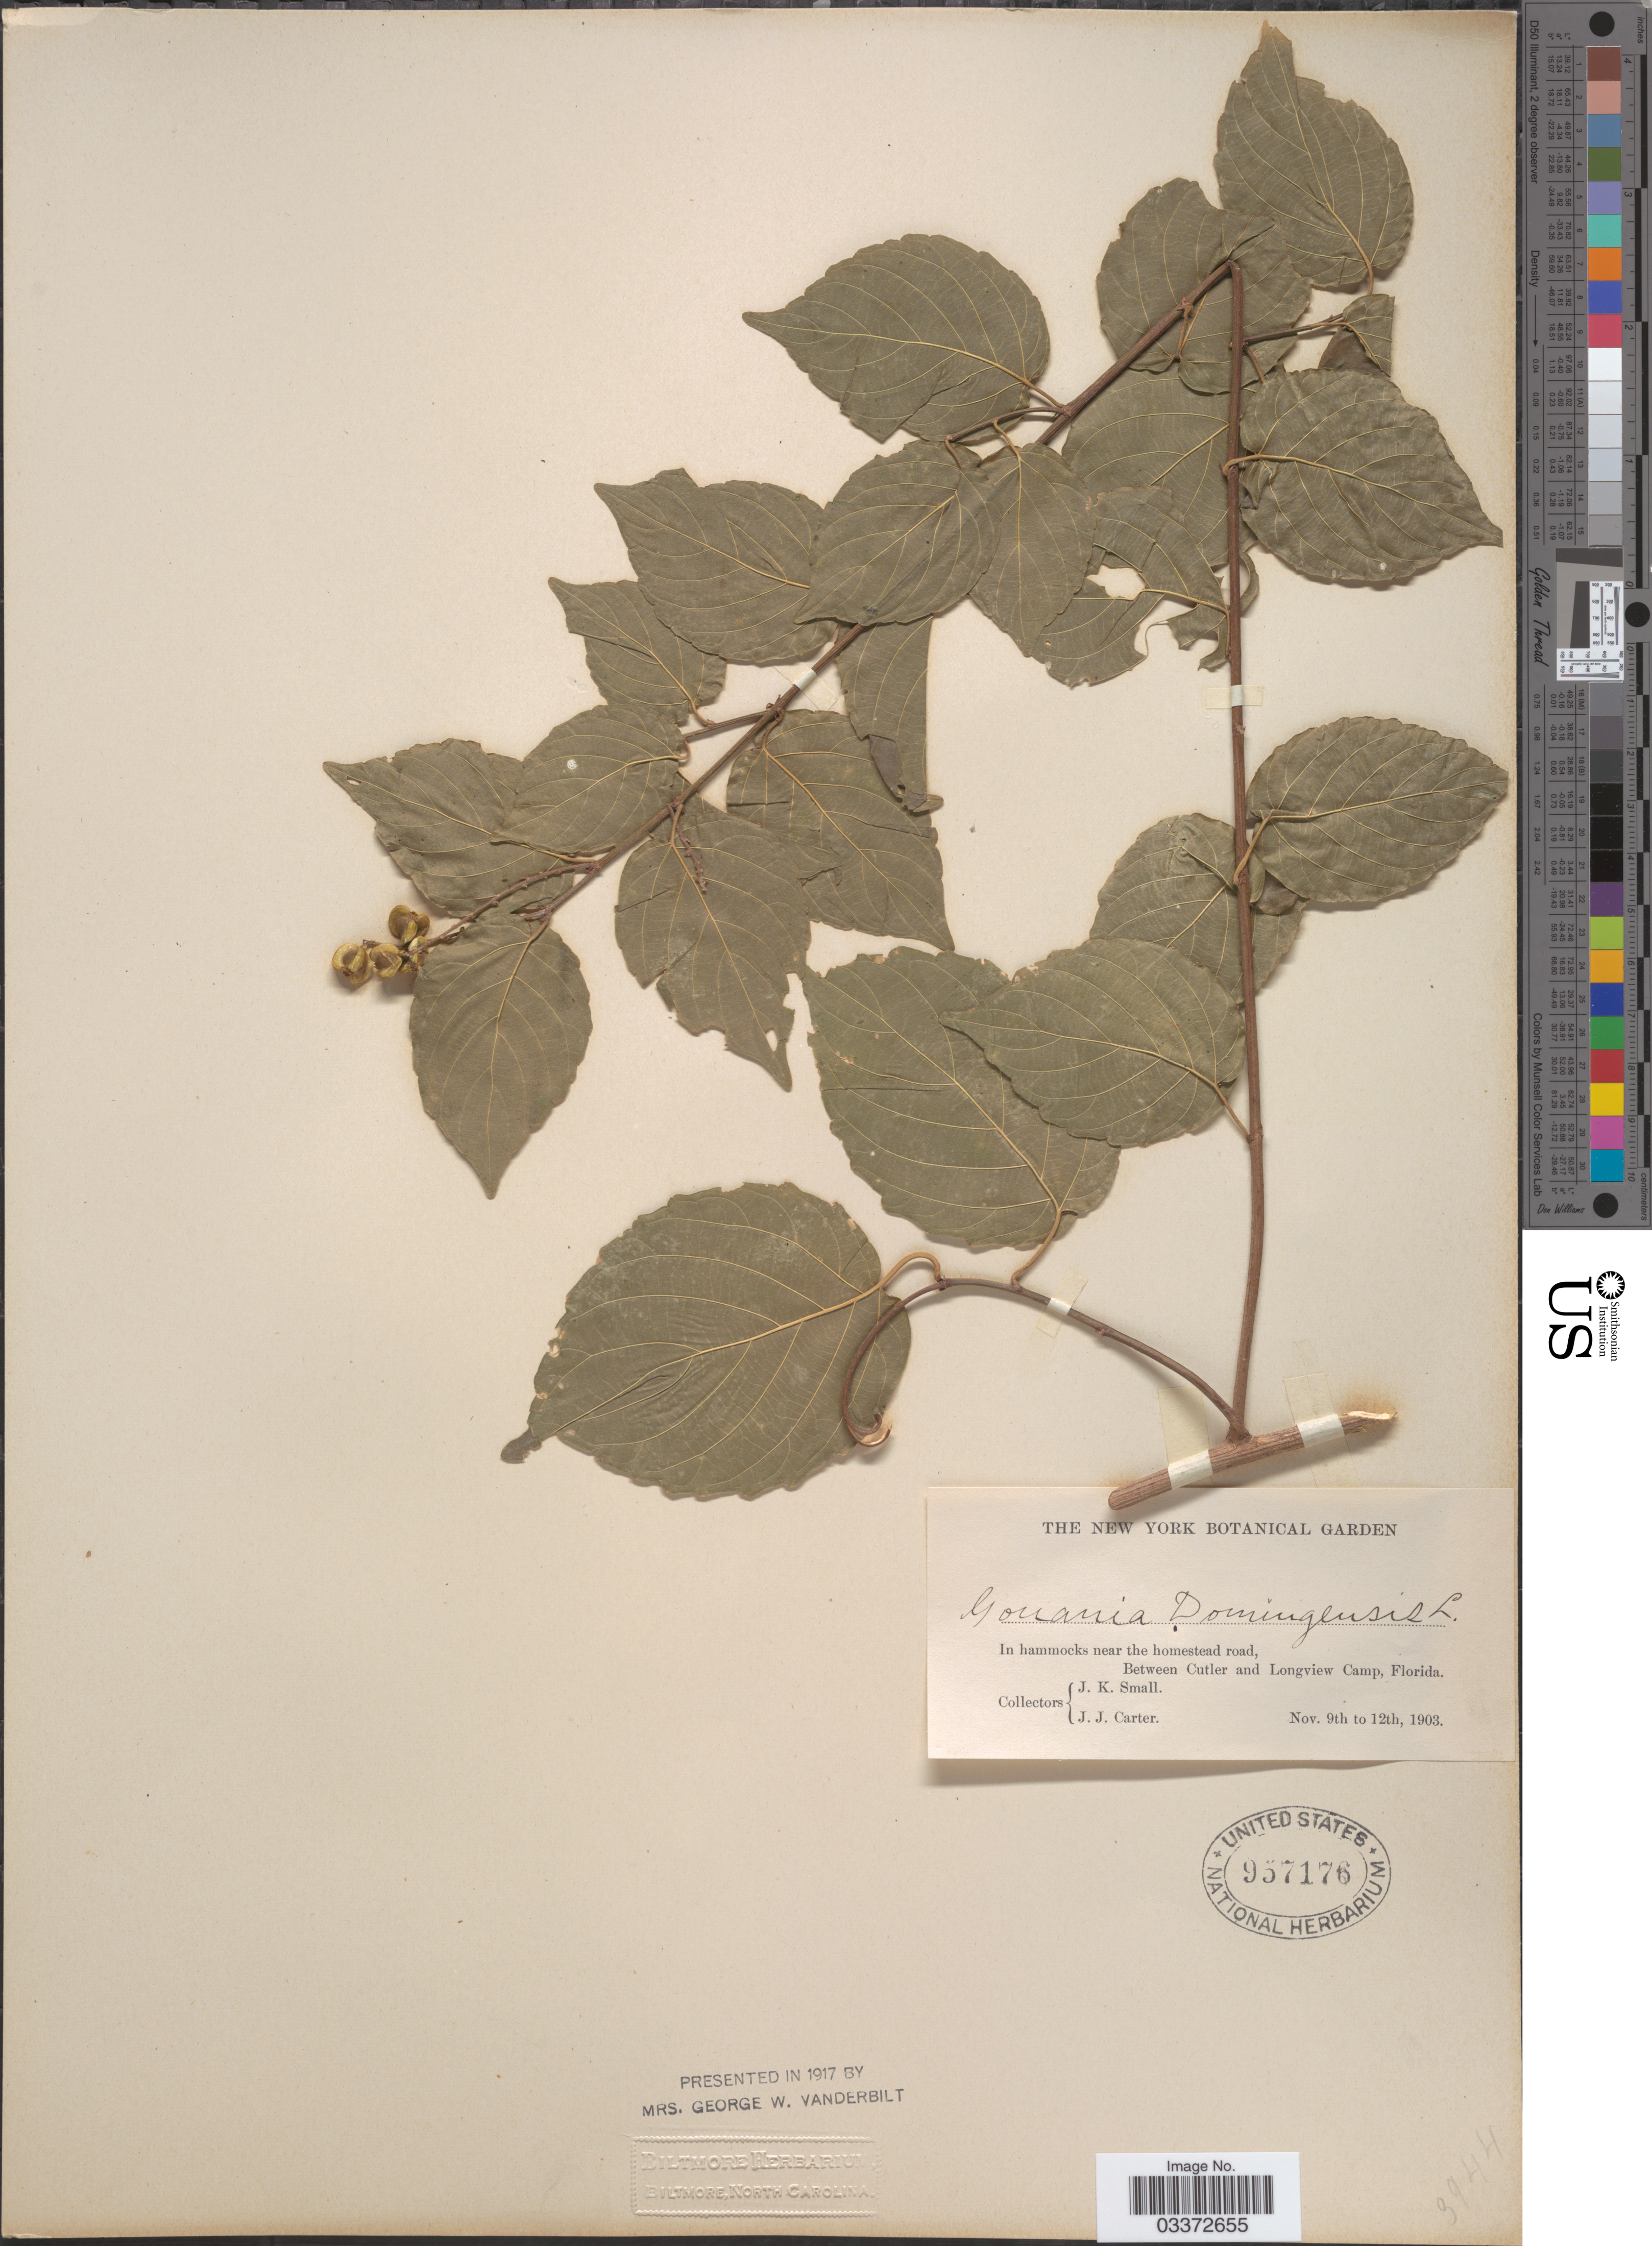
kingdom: Plantae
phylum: Tracheophyta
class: Magnoliopsida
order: Rosales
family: Rhamnaceae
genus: Gouania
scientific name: Gouania lupuloides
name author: (L.) Urb.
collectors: J. K. Small & J. Carter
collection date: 1903-11-09/1903-11-12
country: United States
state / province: Florida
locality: In hammocks near the homestead road, Between Cutler and Longview Camp.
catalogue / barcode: US 957176